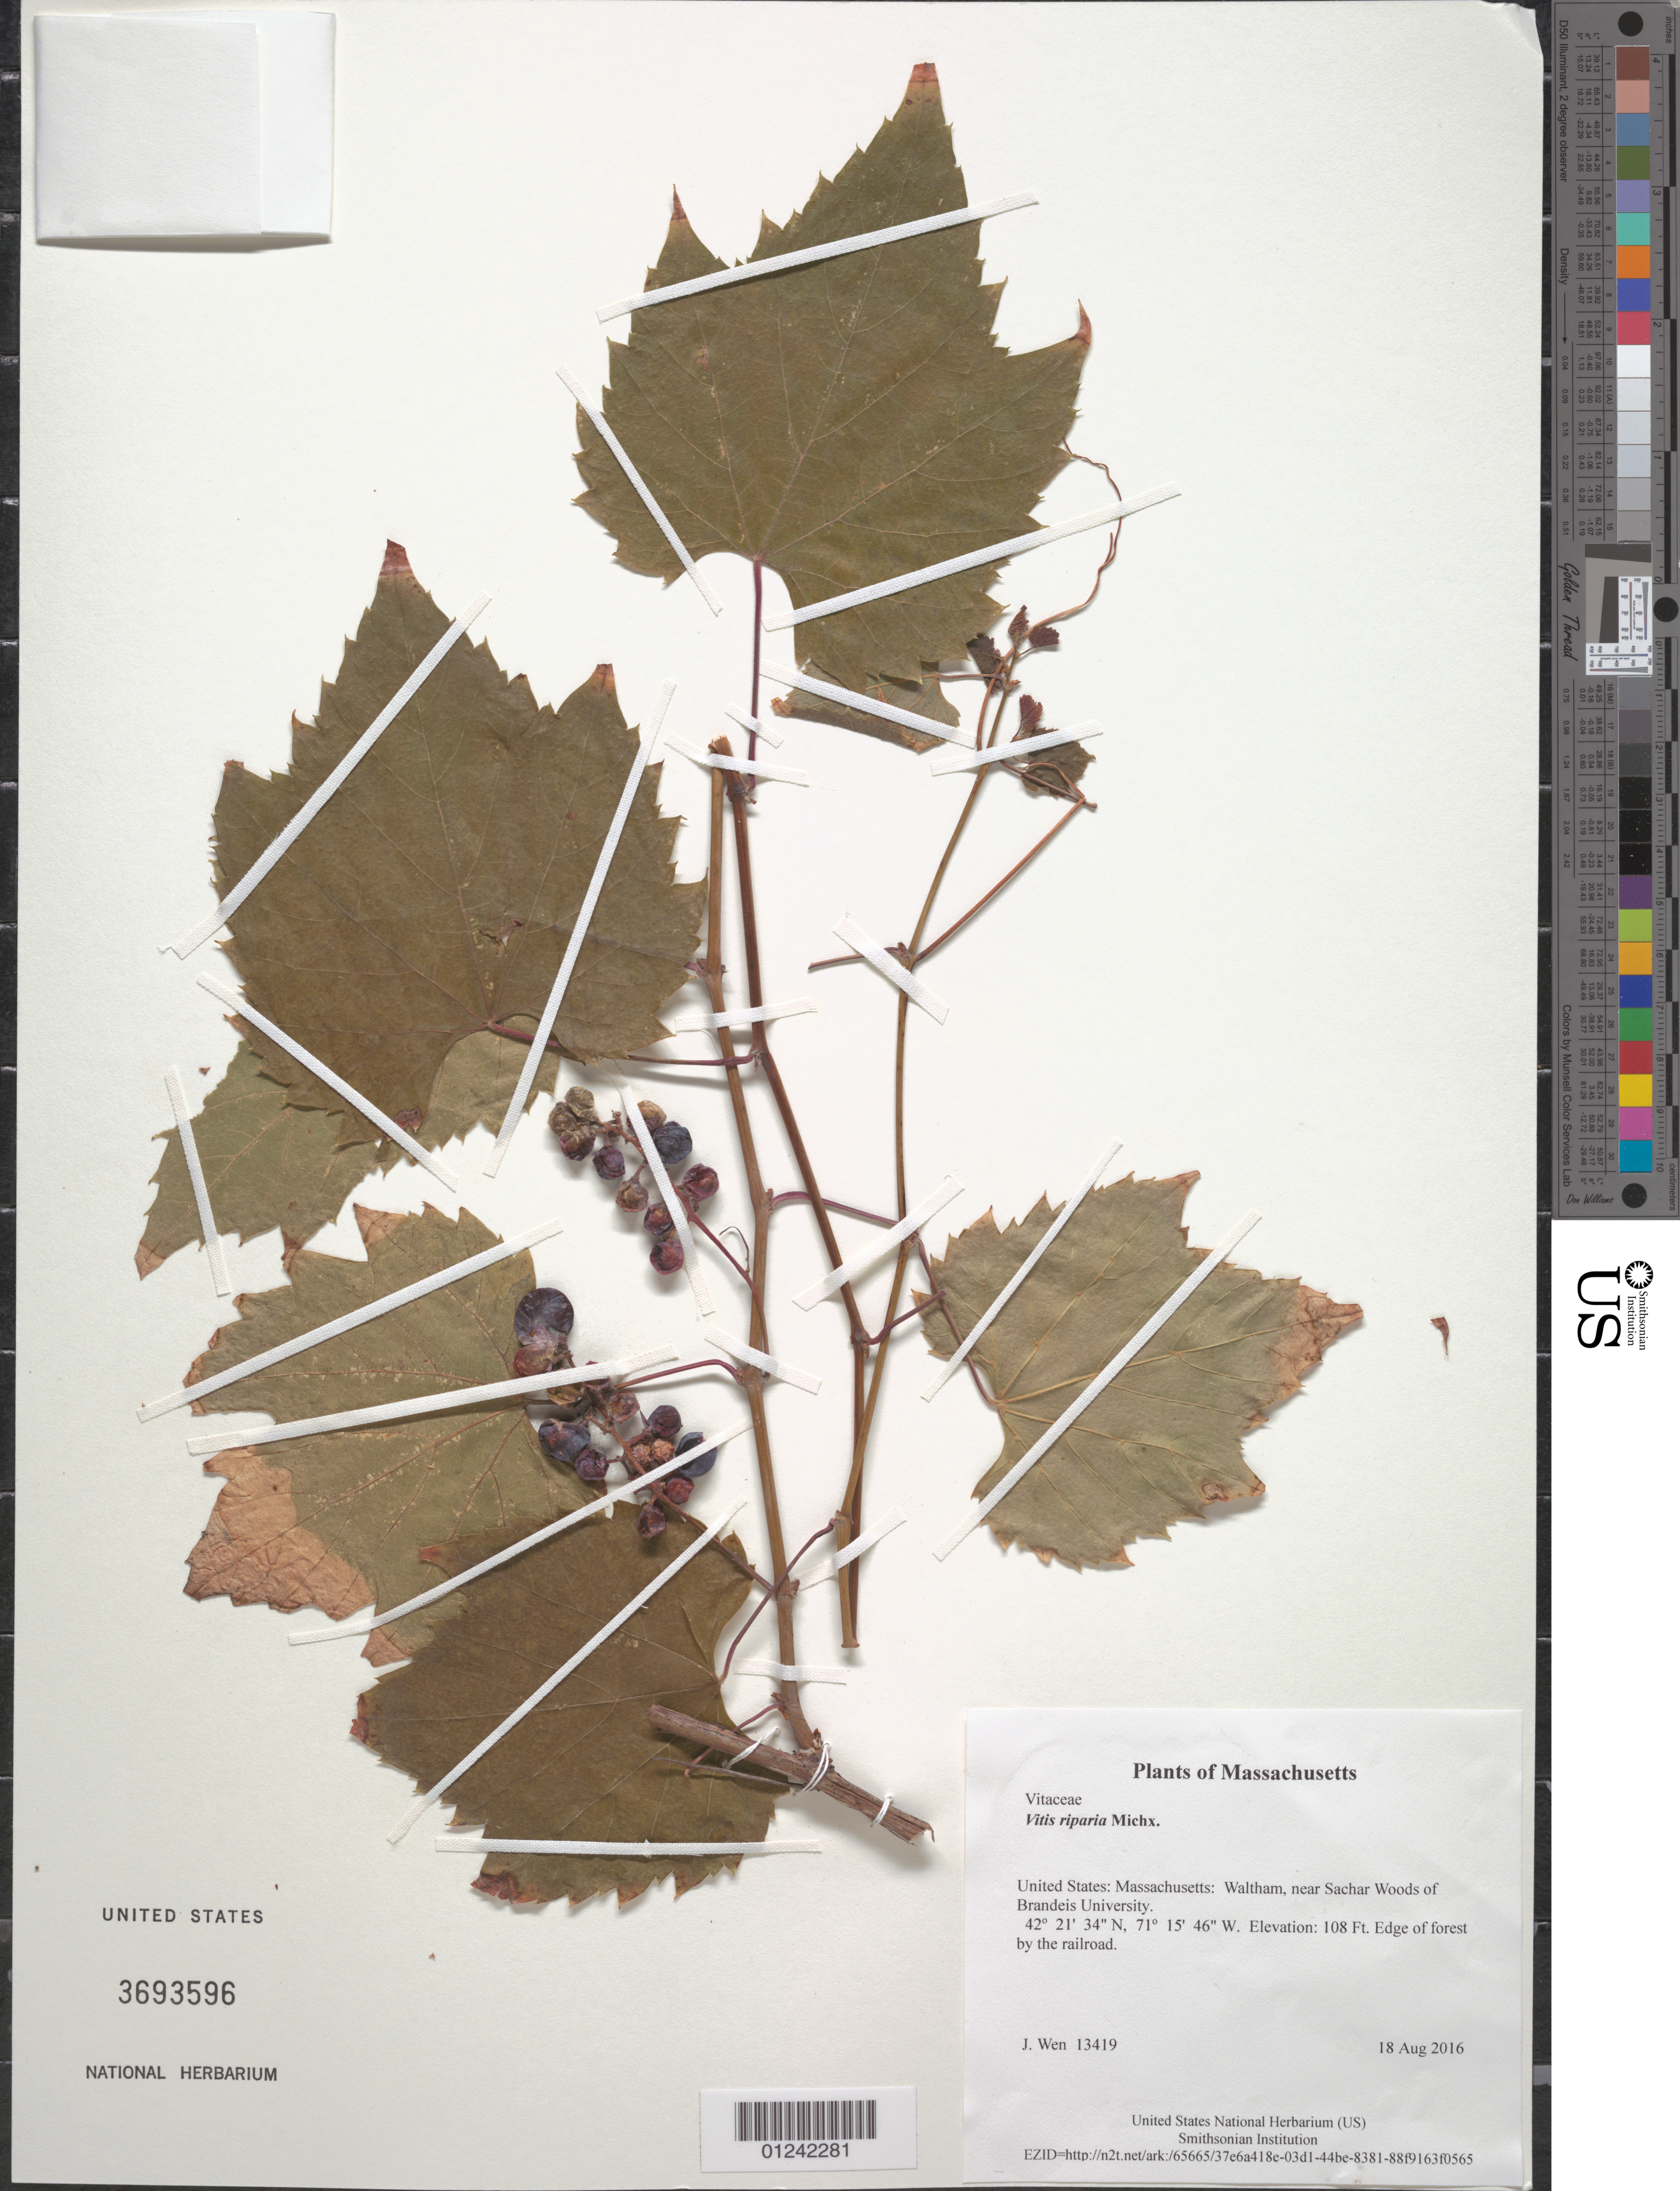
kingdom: Plantae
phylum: Tracheophyta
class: Magnoliopsida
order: Vitales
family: Vitaceae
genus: Vitis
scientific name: Vitis riparia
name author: Michx.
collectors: J. Wen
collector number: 13419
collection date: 2016-08-18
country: United States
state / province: Massachusetts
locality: Waltham, near Sachar Woods of Brandeis University.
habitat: Edge of forest by the railroad.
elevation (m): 33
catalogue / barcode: US 3693596